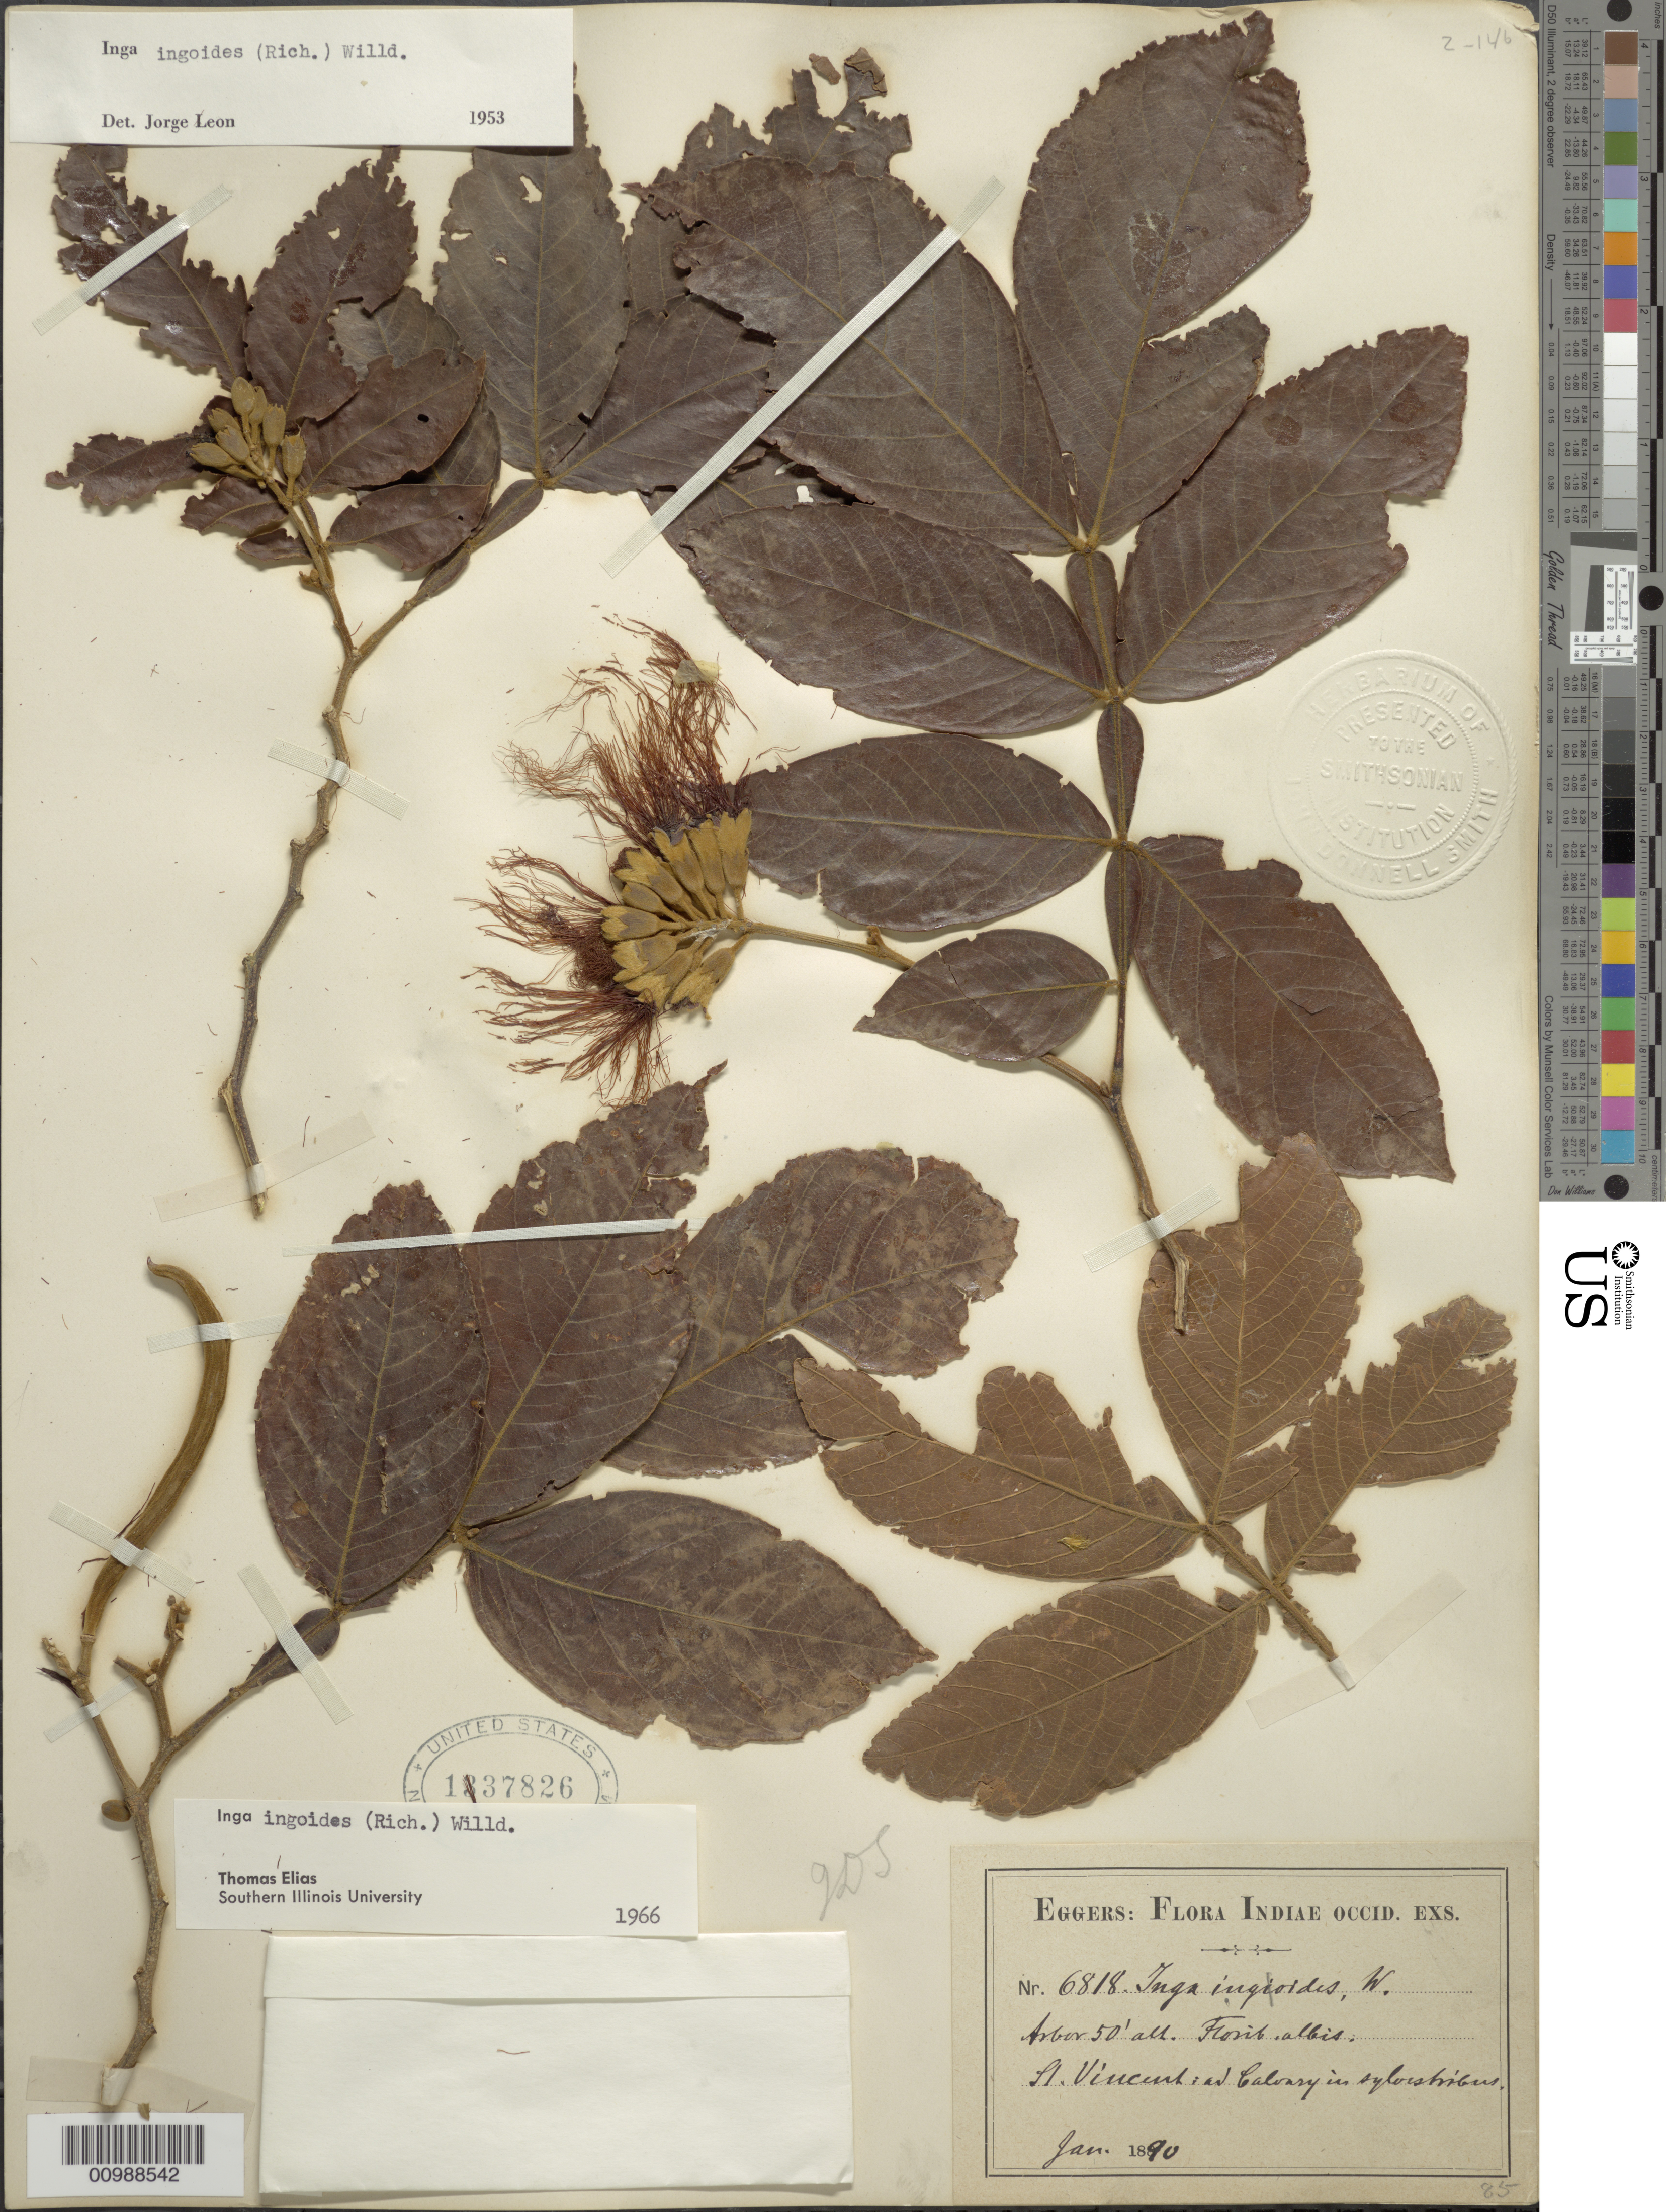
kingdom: Plantae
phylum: Tracheophyta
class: Magnoliopsida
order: Fabales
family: Fabaceae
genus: Inga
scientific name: Inga ingoides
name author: (Rich.) Willd.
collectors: H. F. A. von Eggers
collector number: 6818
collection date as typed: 01 Jan 1890 to 31 Jan 1890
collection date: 1890-01-01/1890-01-31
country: St. Vincent - Grenadines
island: St. Vincent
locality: Calvary.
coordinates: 0 N, 0 E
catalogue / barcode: US 1337826